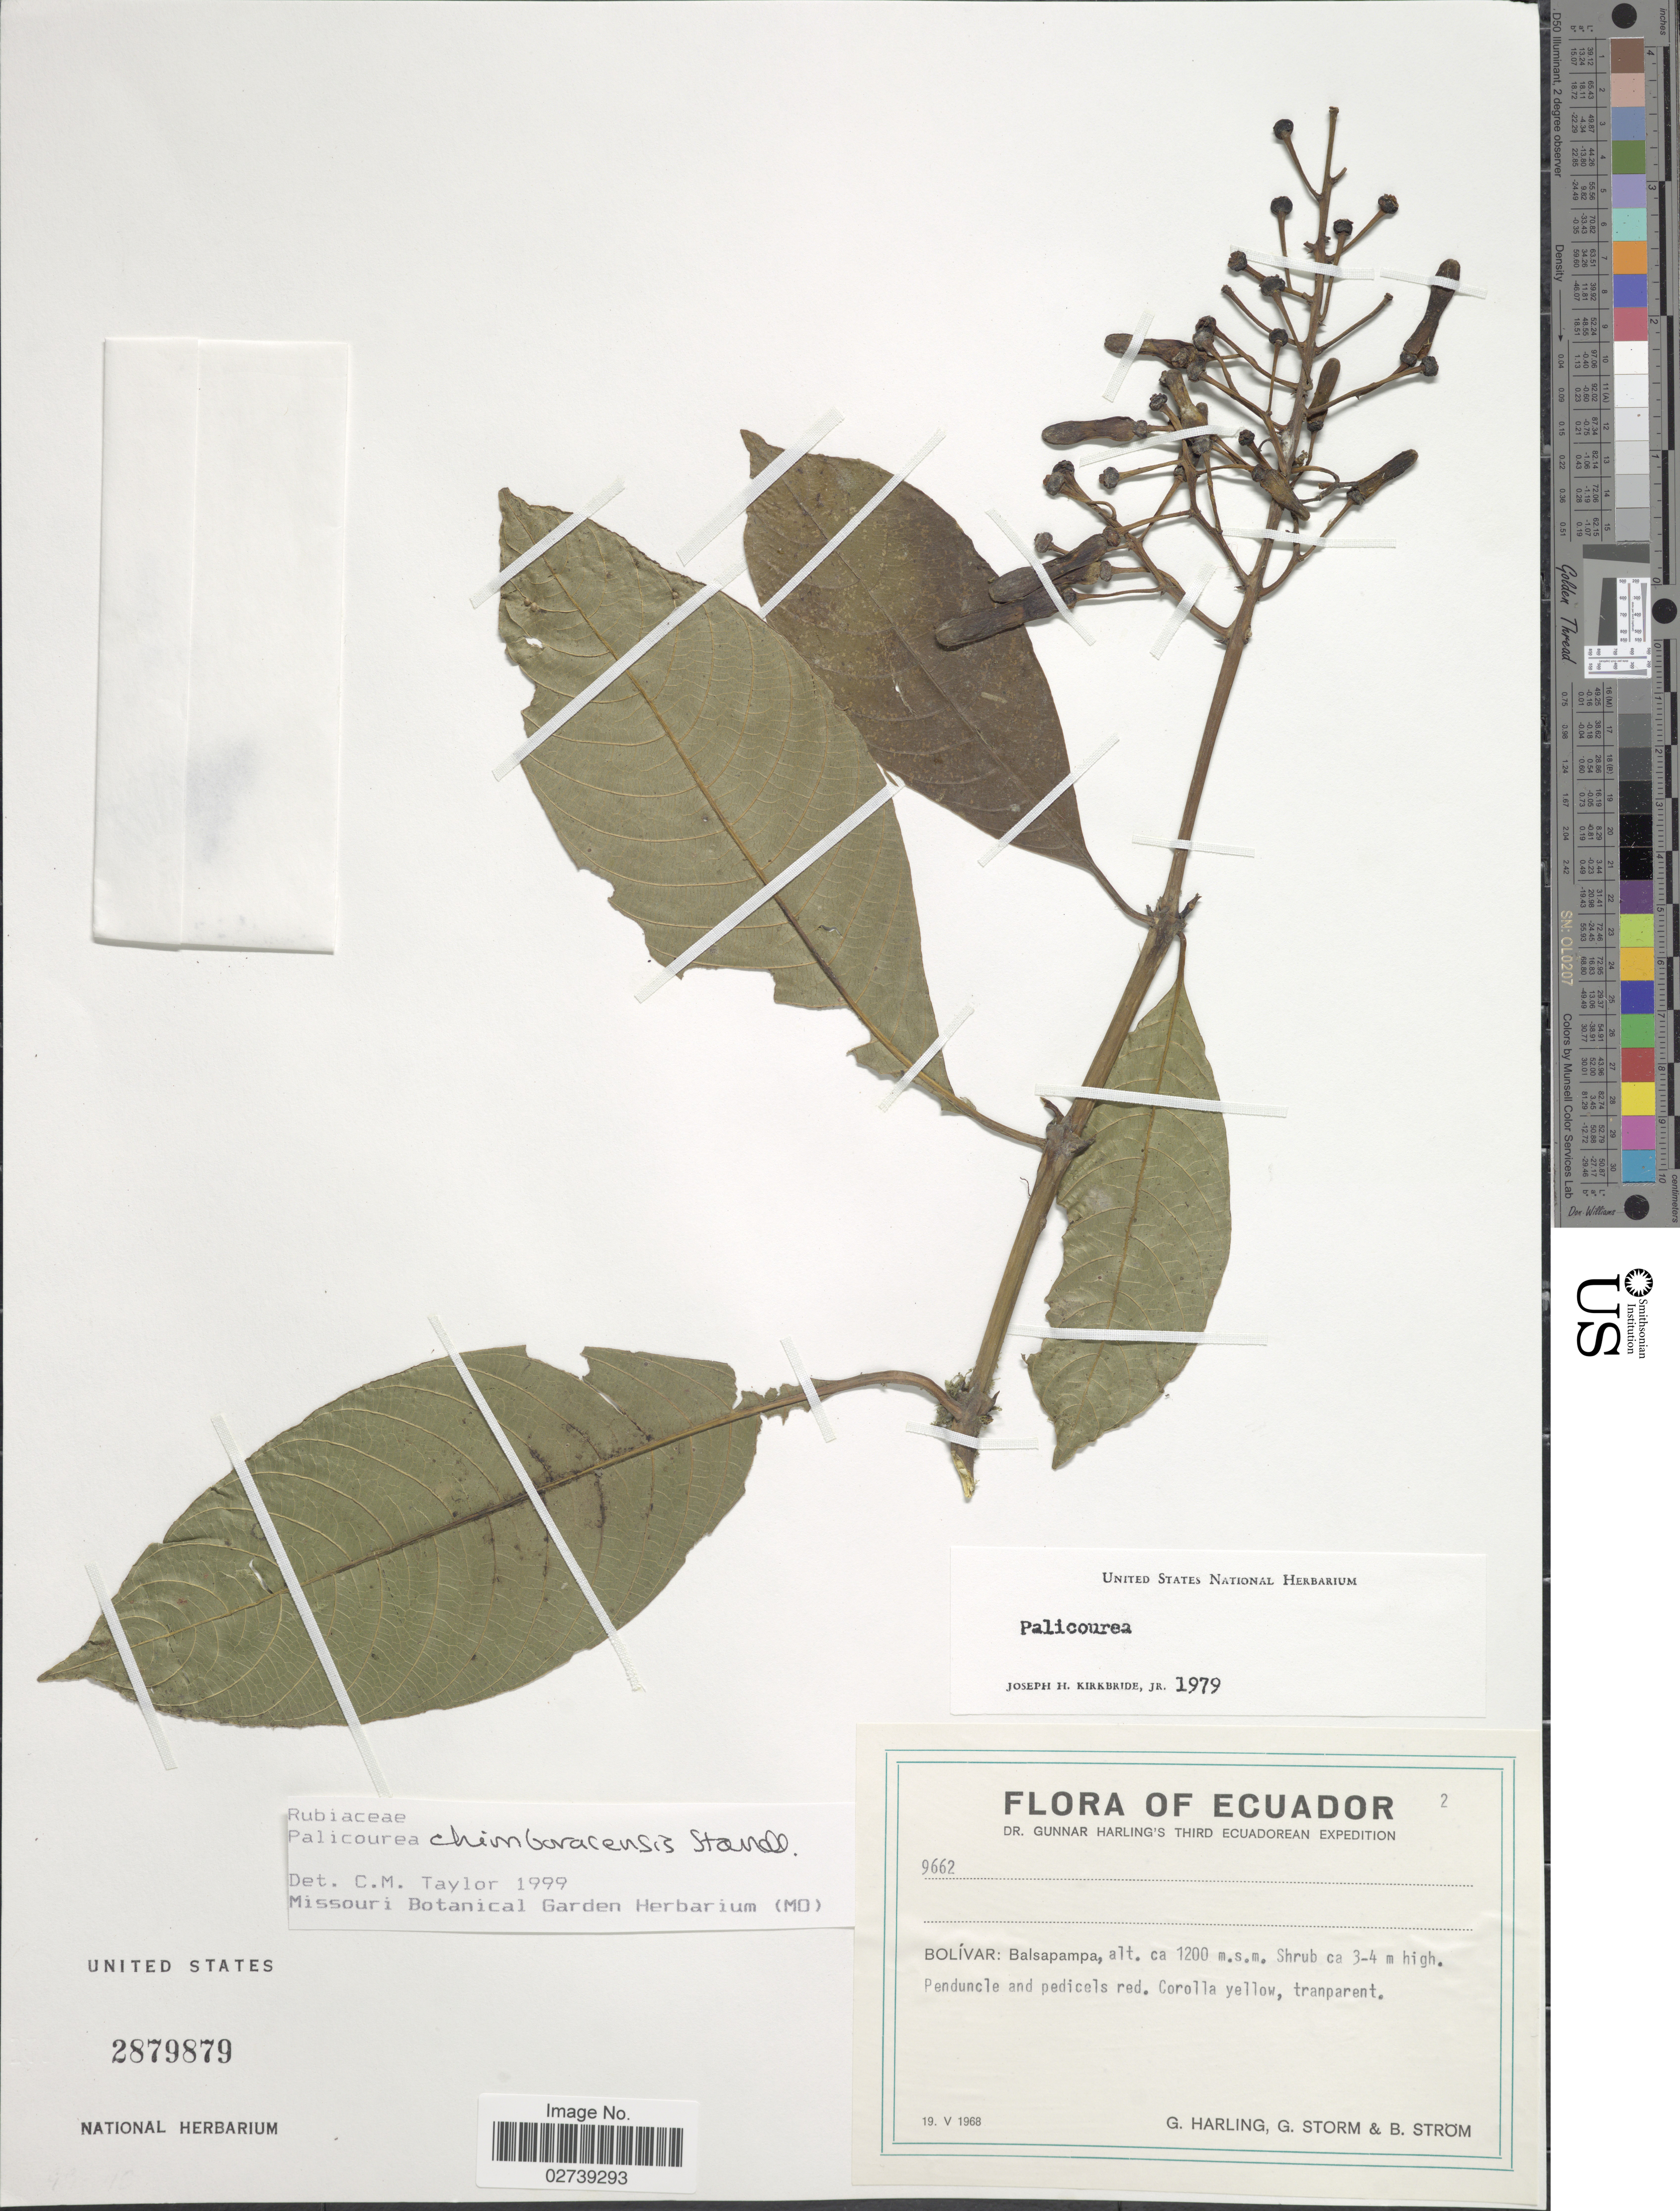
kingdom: Plantae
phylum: Tracheophyta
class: Magnoliopsida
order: Gentianales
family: Rubiaceae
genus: Palicourea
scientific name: Palicourea chimboracensis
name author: Standl.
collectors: G. Harling, G. Storm & B. Ström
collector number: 9662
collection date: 1968-05-19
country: Ecuador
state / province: Bolívar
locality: Balsapampa.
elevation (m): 1200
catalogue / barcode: US 2879879